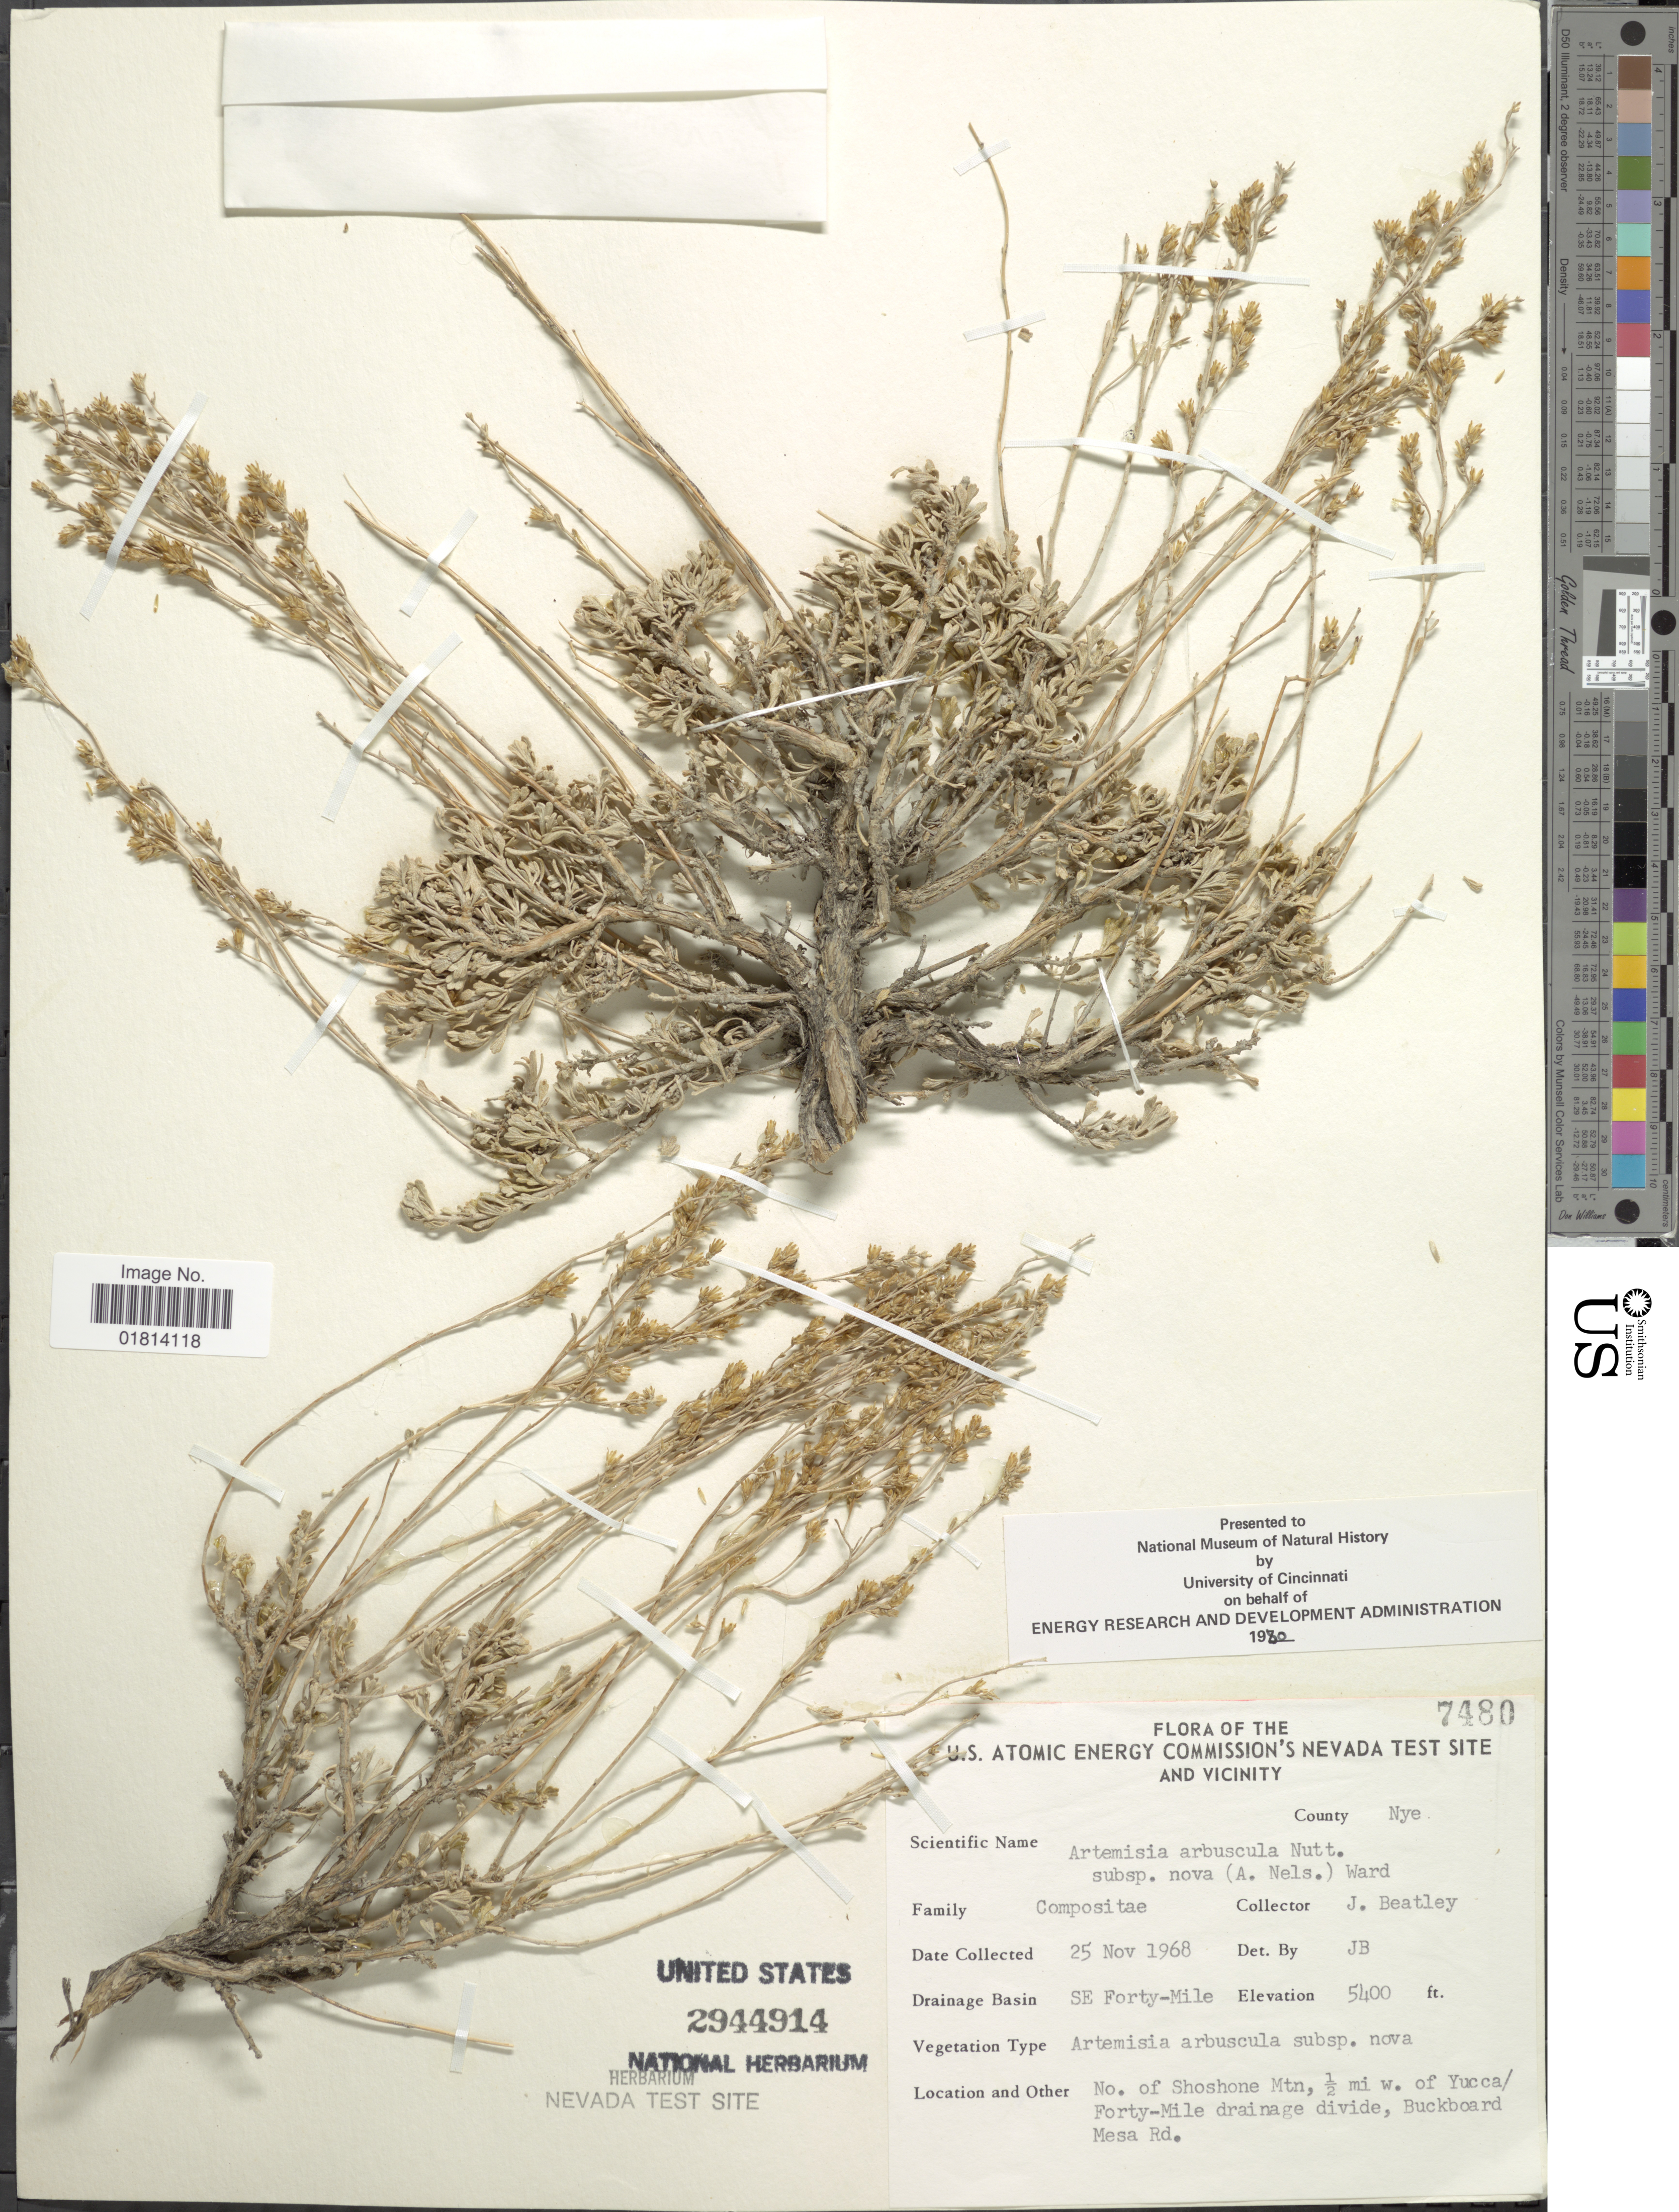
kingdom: Plantae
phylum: Tracheophyta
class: Magnoliopsida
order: Asterales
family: Asteraceae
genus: Artemisia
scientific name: Artemisia arbuscula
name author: Nutt.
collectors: J. C. Beatley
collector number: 7480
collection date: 1968-11-25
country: United States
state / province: Nevada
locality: U.S. Atomic Commission's Nevada Test Site and Vicinity. County Nye. SE Forty-Mile. No. of Shoshone Mtn, ½ mi w. of Yucca/Forty-Mile drainage divide, Buckboard Mesa Rd.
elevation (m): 1646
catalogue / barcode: US 2944914